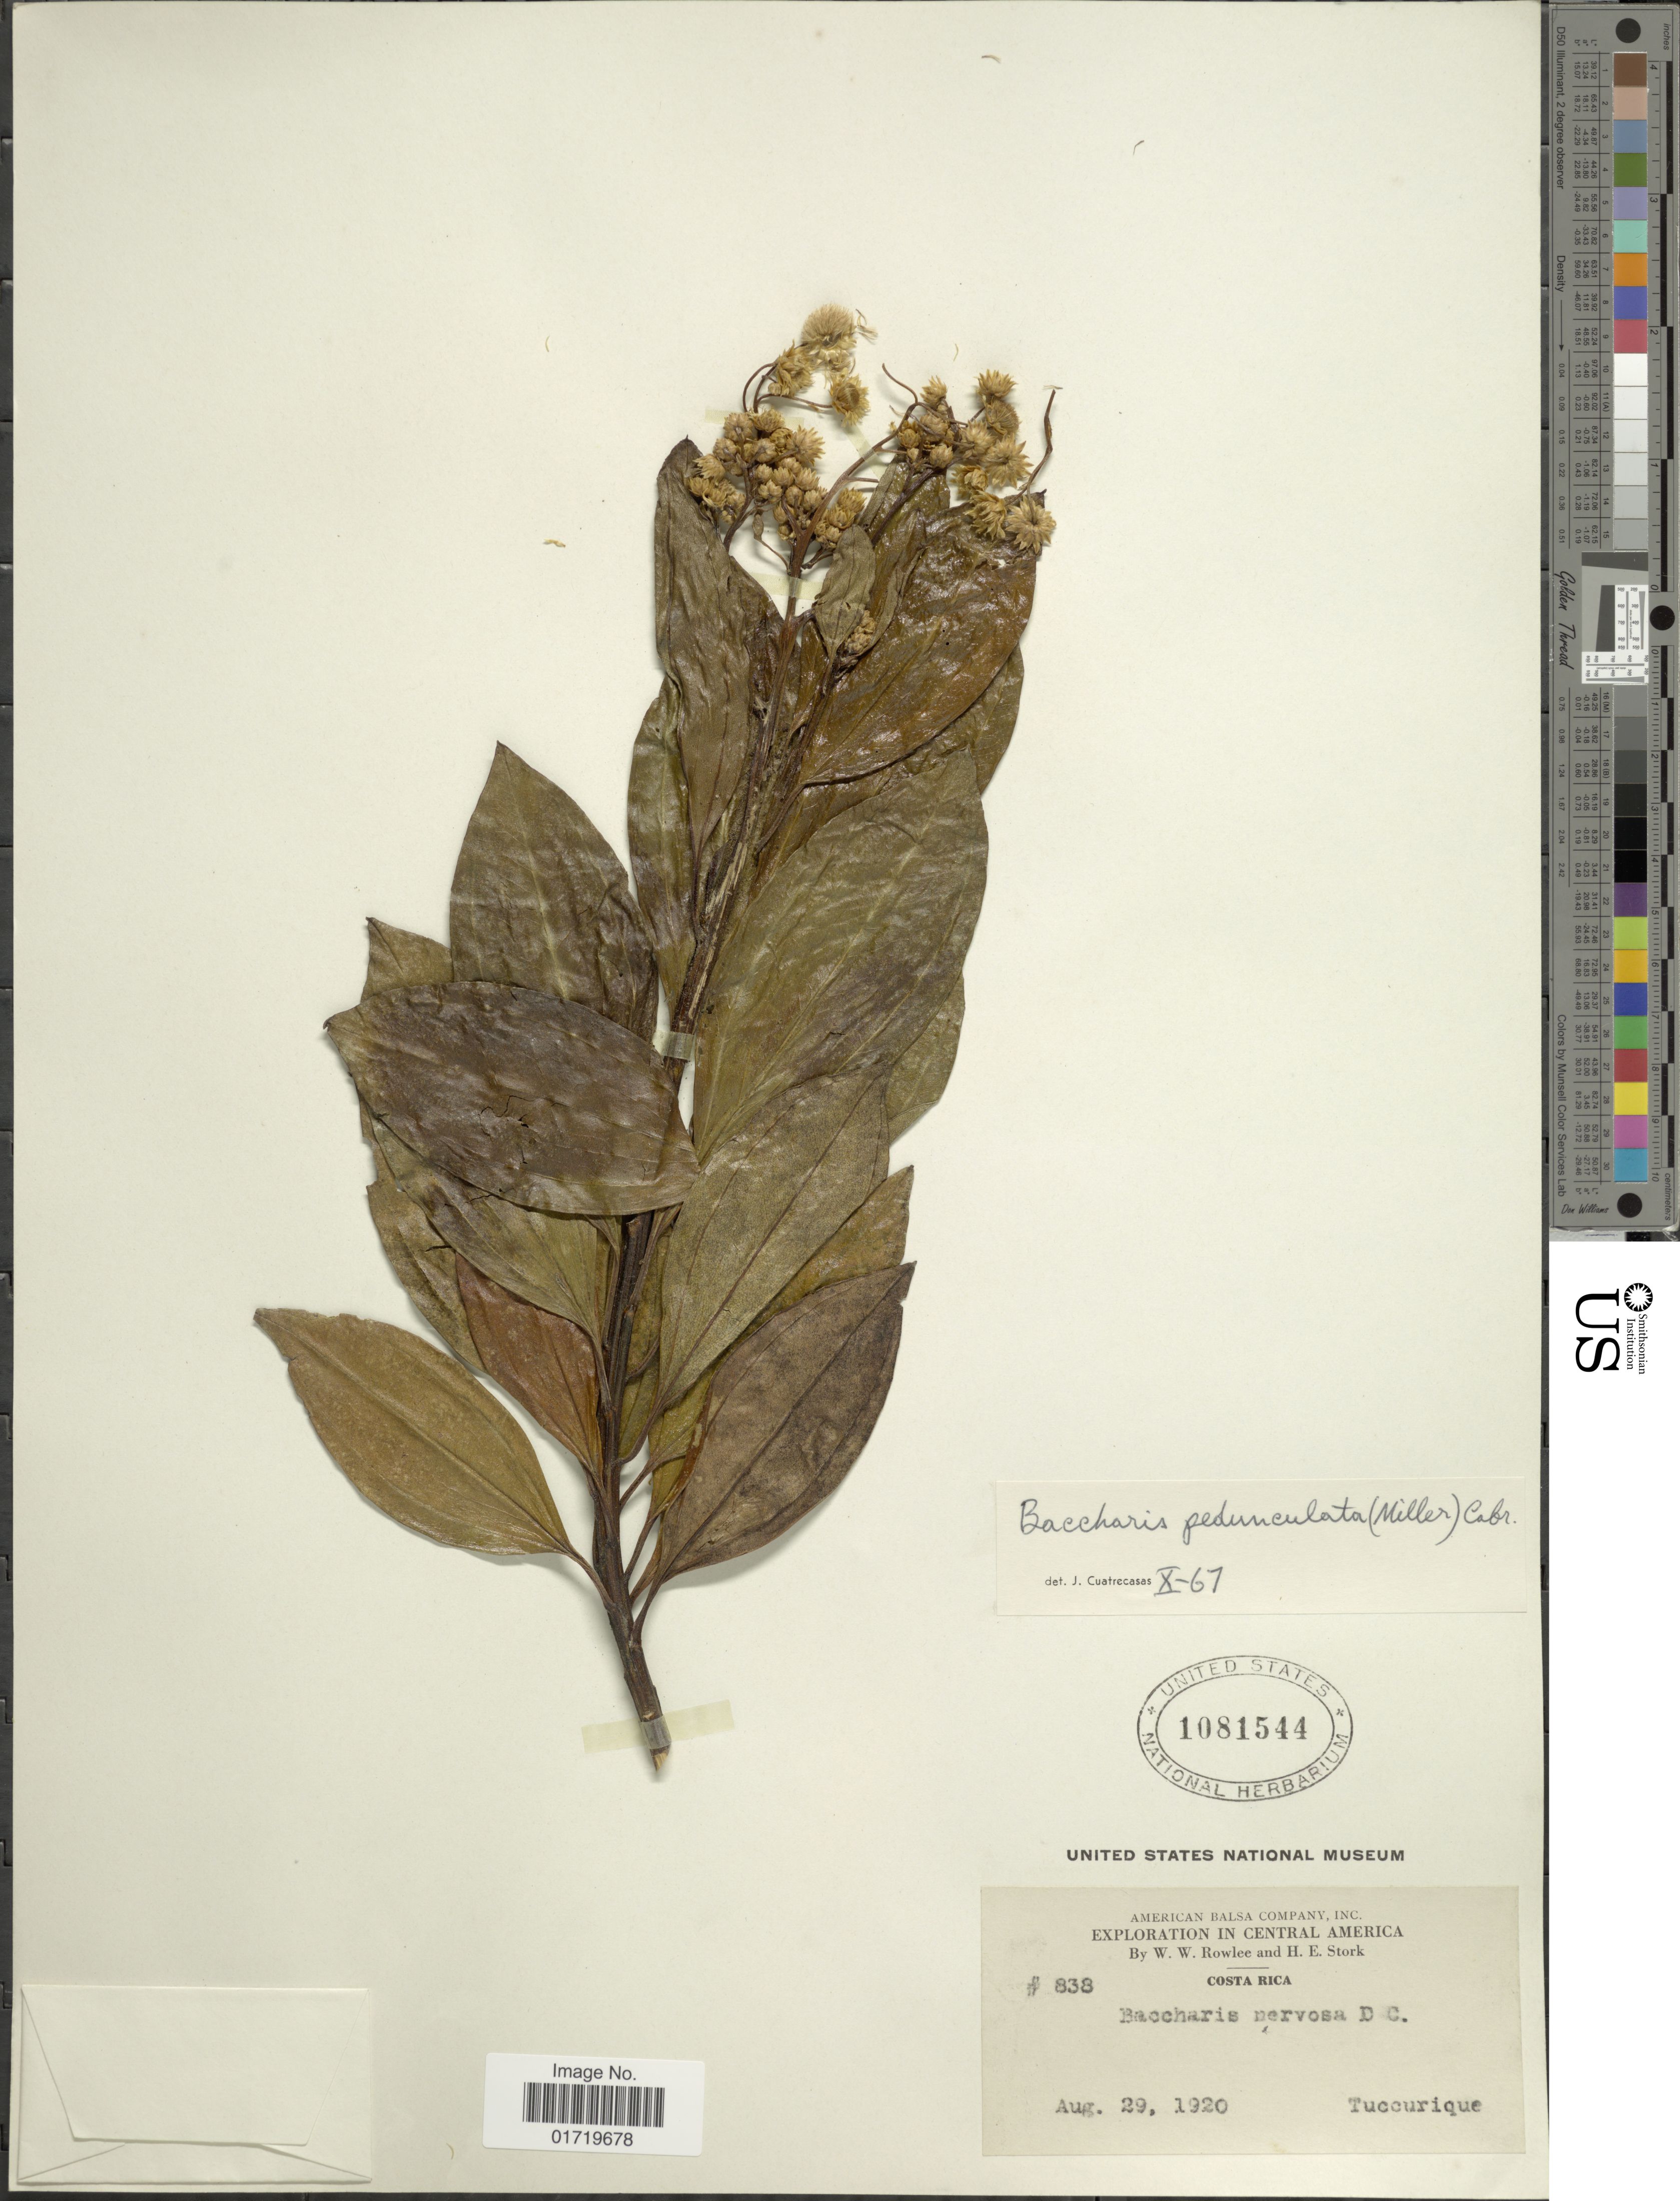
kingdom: Plantae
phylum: Tracheophyta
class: Magnoliopsida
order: Asterales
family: Asteraceae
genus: Baccharis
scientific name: Baccharis pedunculata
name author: (Mill.) Cabrera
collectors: W. W. Rowlee & H. E. Stork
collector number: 838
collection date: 1920-08-29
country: Costa Rica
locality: Tuccurique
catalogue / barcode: US 1081544